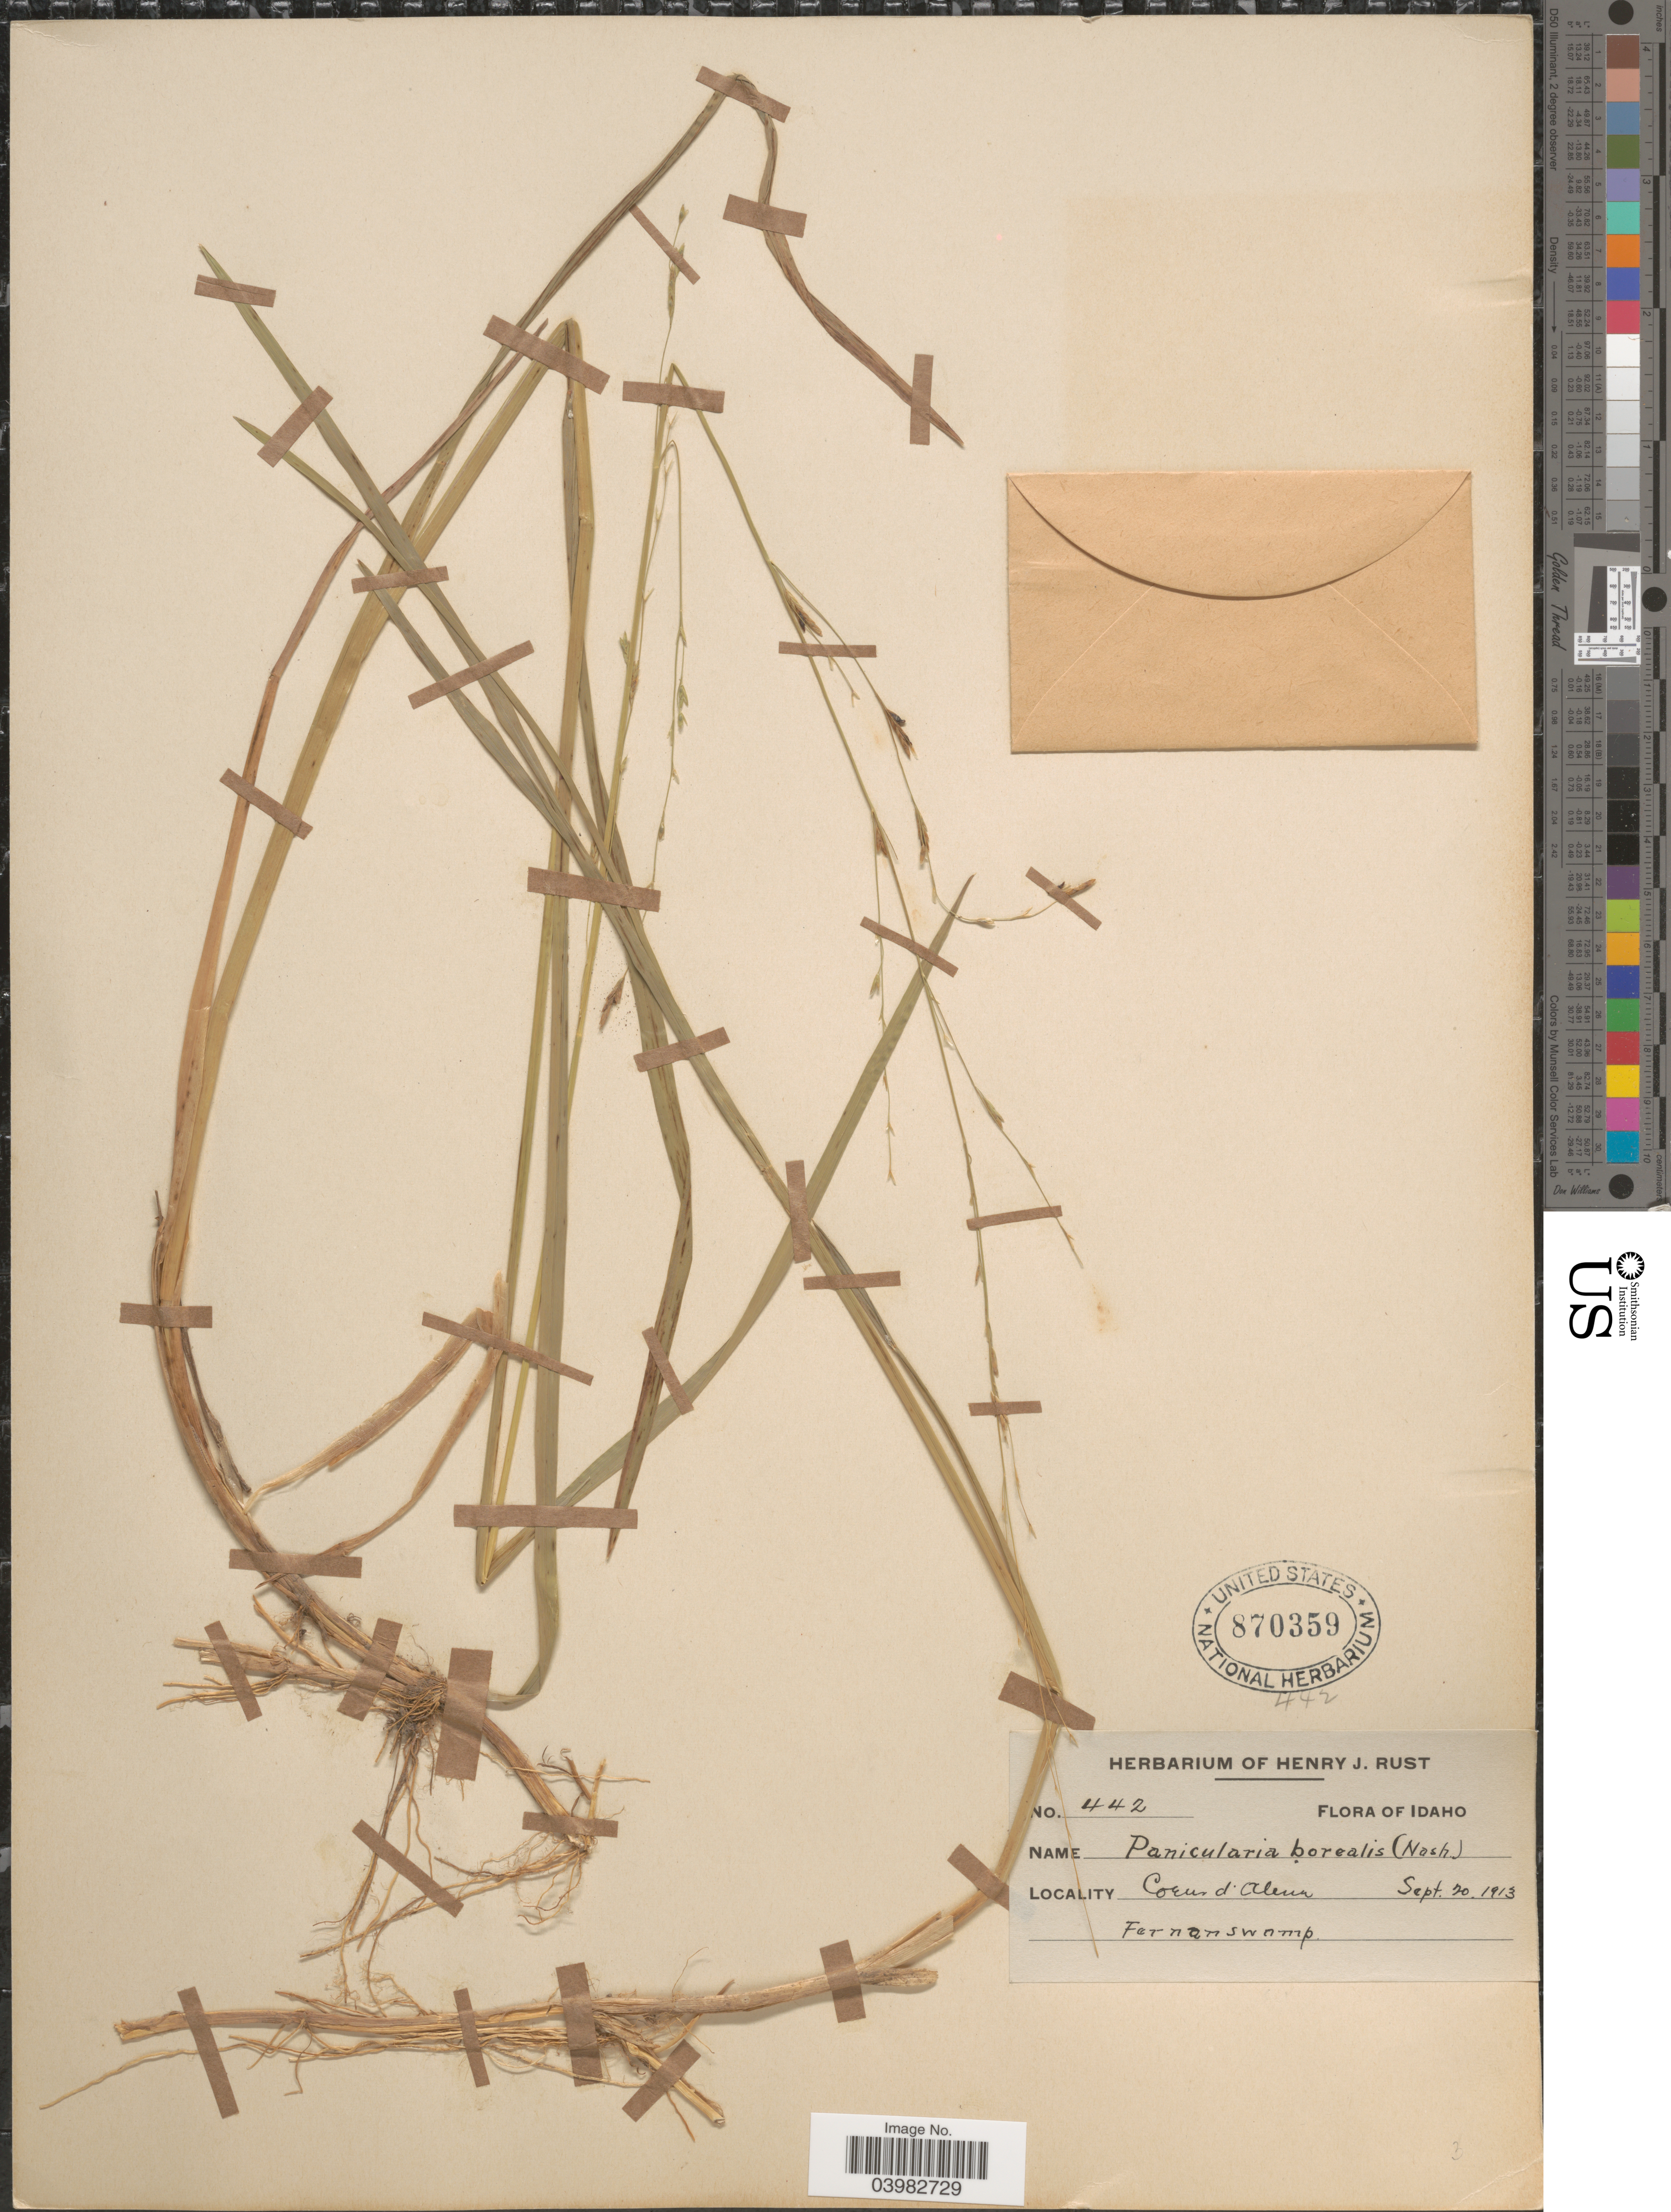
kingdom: Plantae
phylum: Tracheophyta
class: Liliopsida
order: Poales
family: Poaceae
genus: Glyceria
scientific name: Glyceria borealis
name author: (Nash) Batchelder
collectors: ex herb. Henry J. Rust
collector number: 442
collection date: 1913-09-20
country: United States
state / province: Idaho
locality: Coeur d'Alene. Fernan swamp.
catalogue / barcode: US 870359